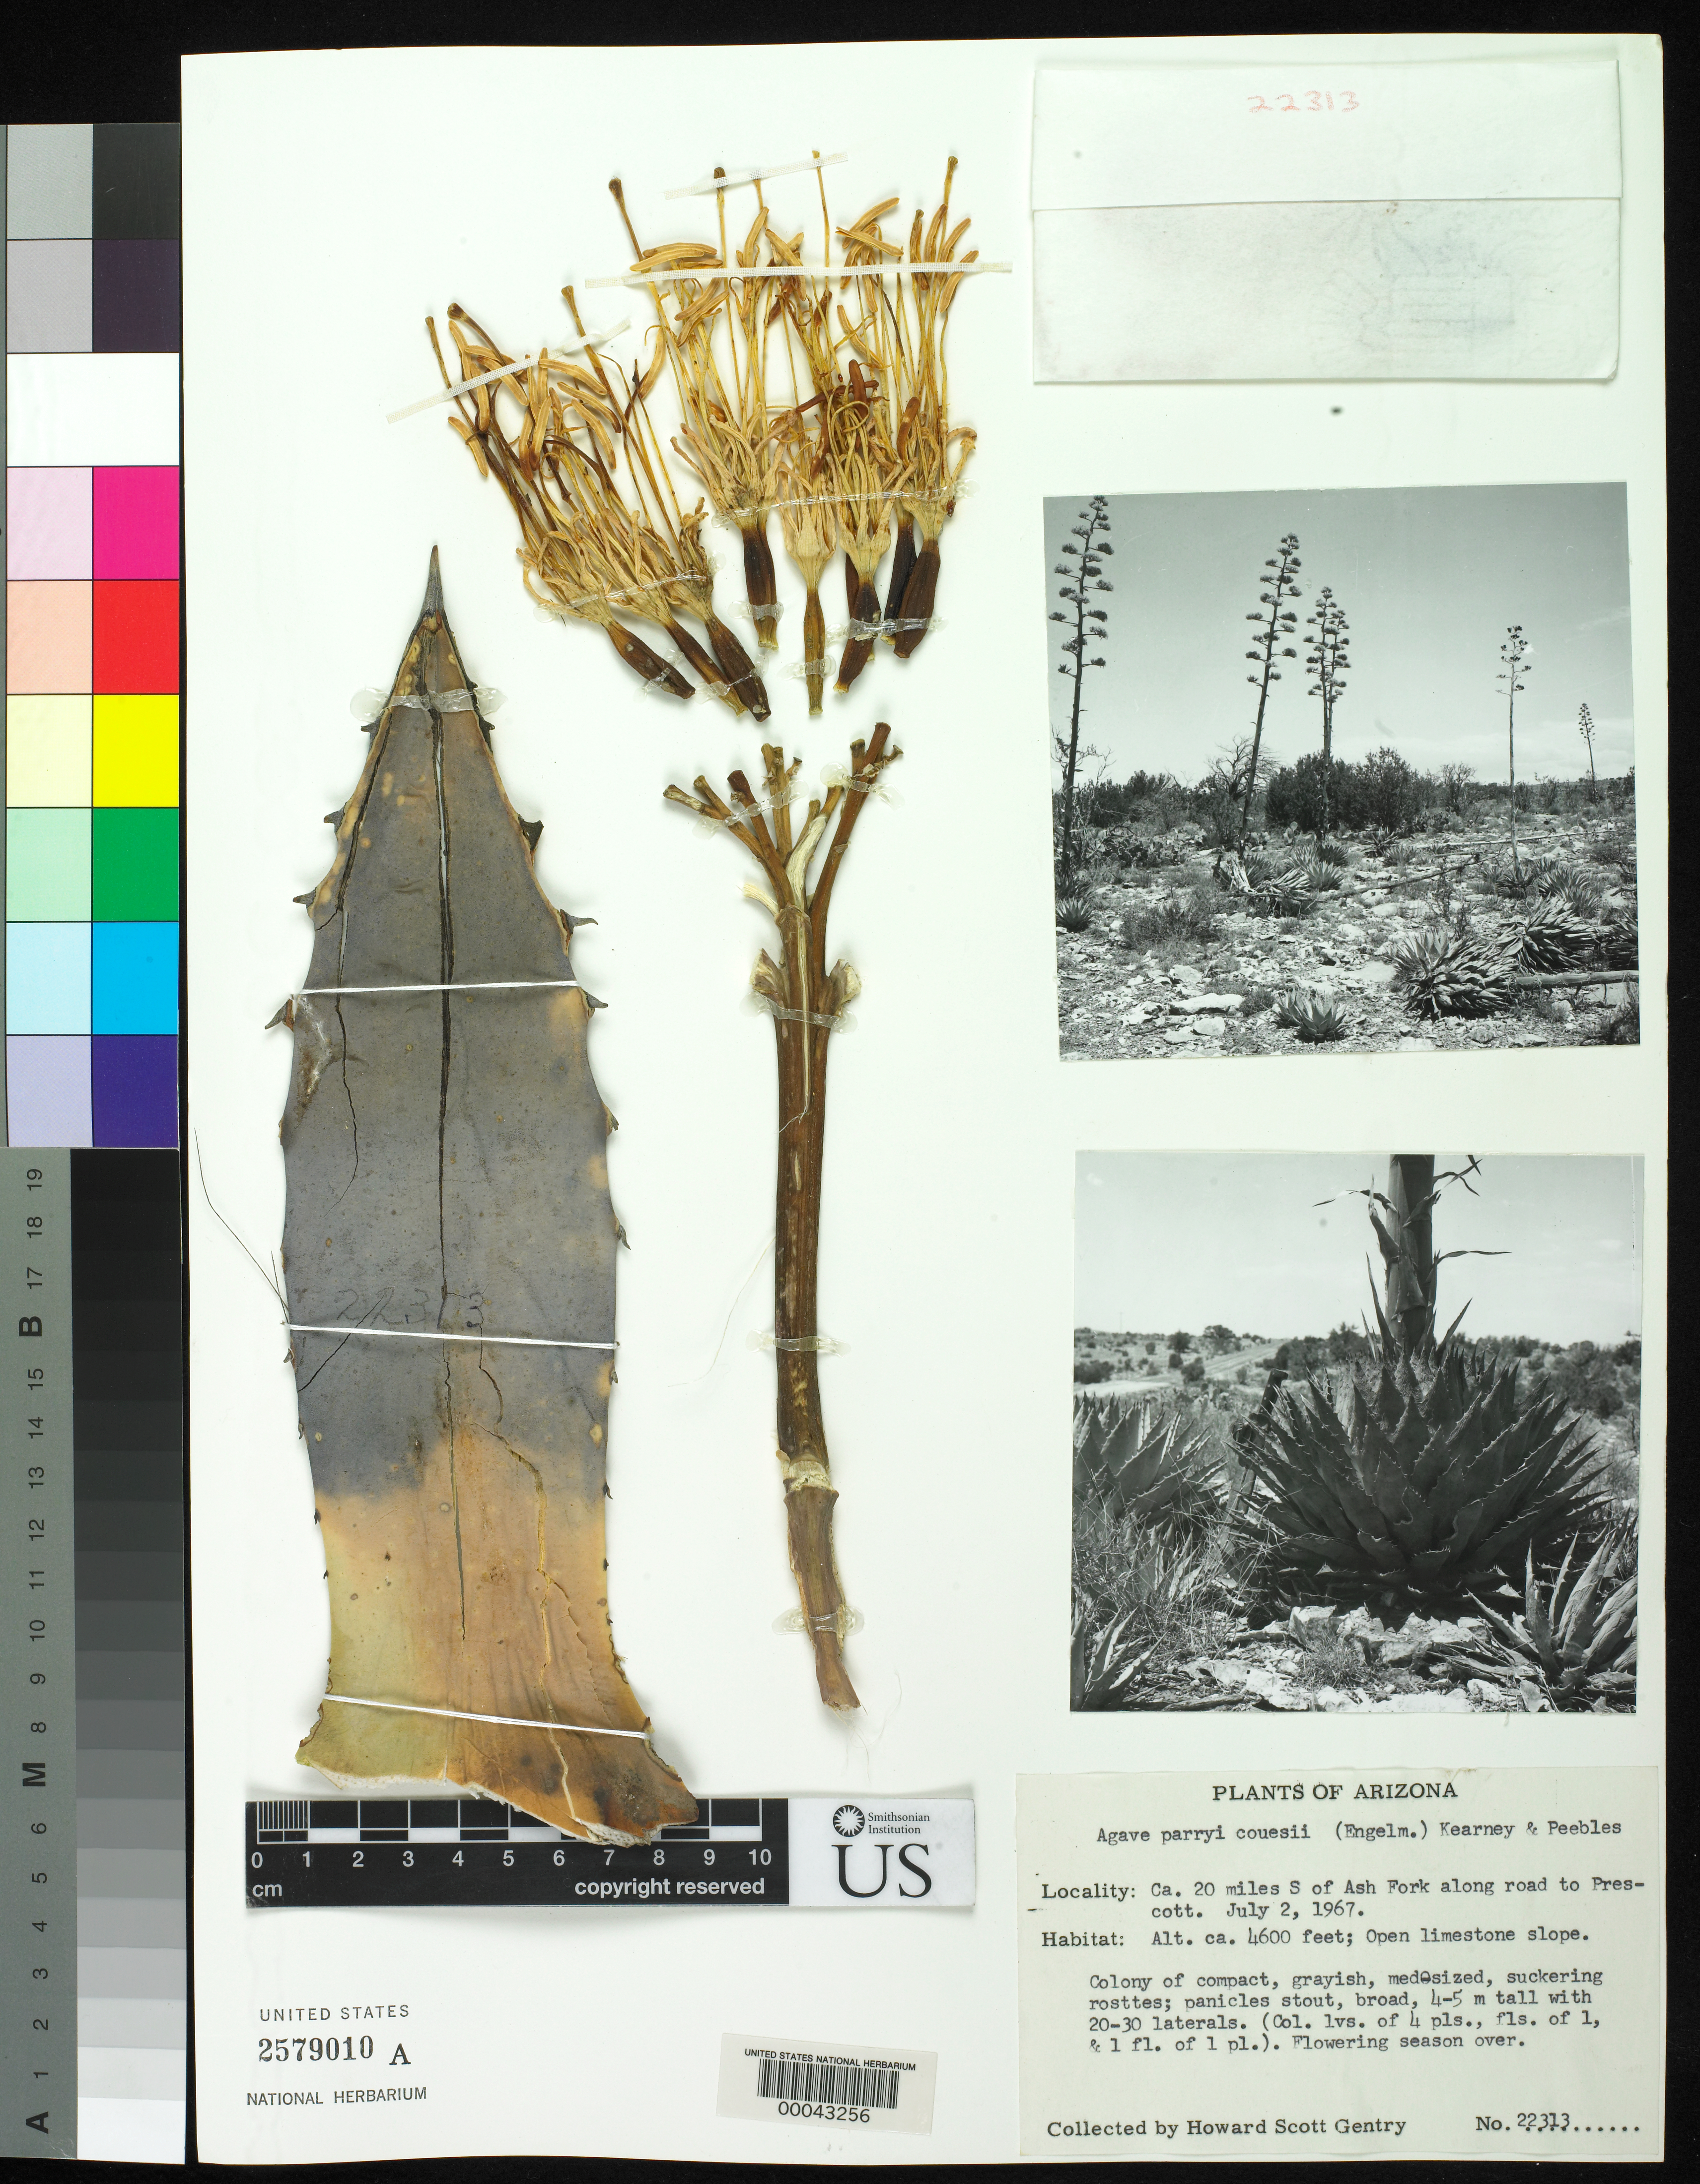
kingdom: Plantae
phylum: Tracheophyta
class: Liliopsida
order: Asparagales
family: Asparagaceae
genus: Agave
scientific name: Agave parryi var. couesii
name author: (Engelm. ex Trel.) Kearney & Peebles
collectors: H. S. Gentry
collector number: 22313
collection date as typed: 02 Jul 1967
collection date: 1967-07-02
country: United States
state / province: Arizona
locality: Ca 20 mi s of ash fork along road to prescott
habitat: Open limestone slope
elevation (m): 1402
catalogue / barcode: US 2579010A